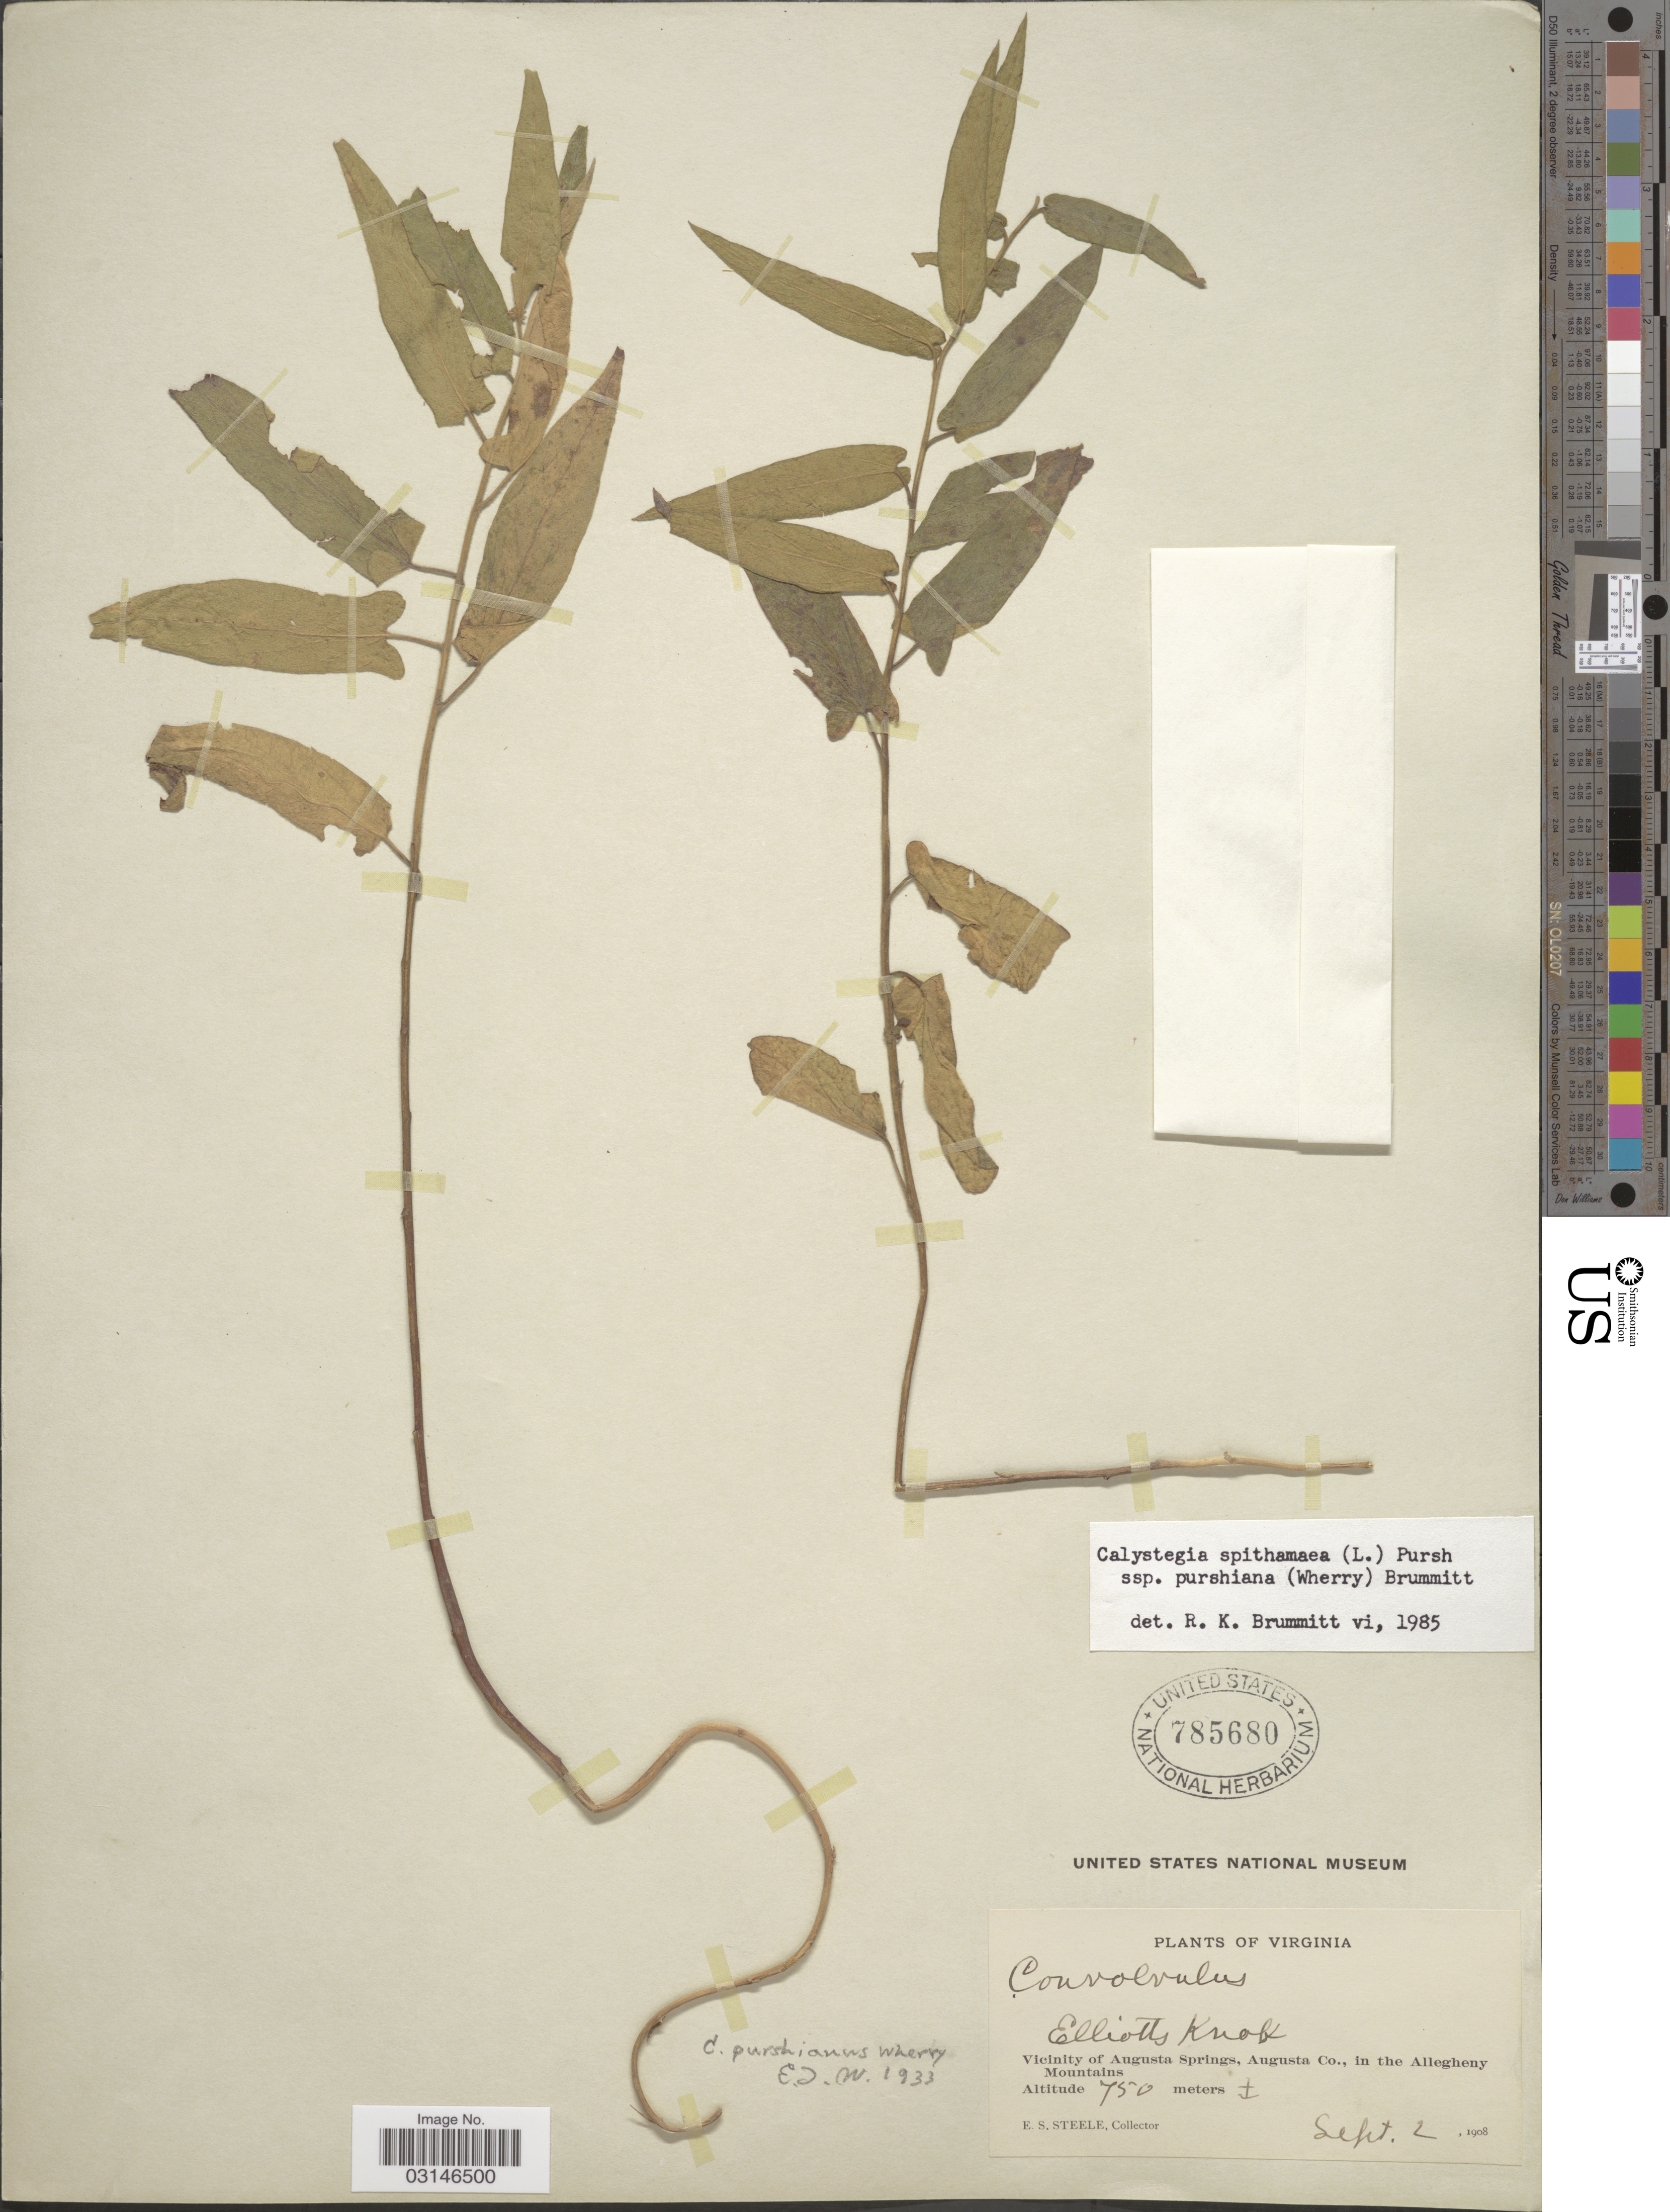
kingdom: Plantae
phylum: Tracheophyta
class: Magnoliopsida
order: Solanales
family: Convolvulaceae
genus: Calystegia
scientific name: Calystegia spithamaea subsp. purshiana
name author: (Wherry) Brummitt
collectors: E. Steele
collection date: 1908-09-02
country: United States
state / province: Virginia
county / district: Augusta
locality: Elliots Knob. Vicinity of Augusta Springs, Augusta Co., in the Allegheny Mountains.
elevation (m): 750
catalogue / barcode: US 785680